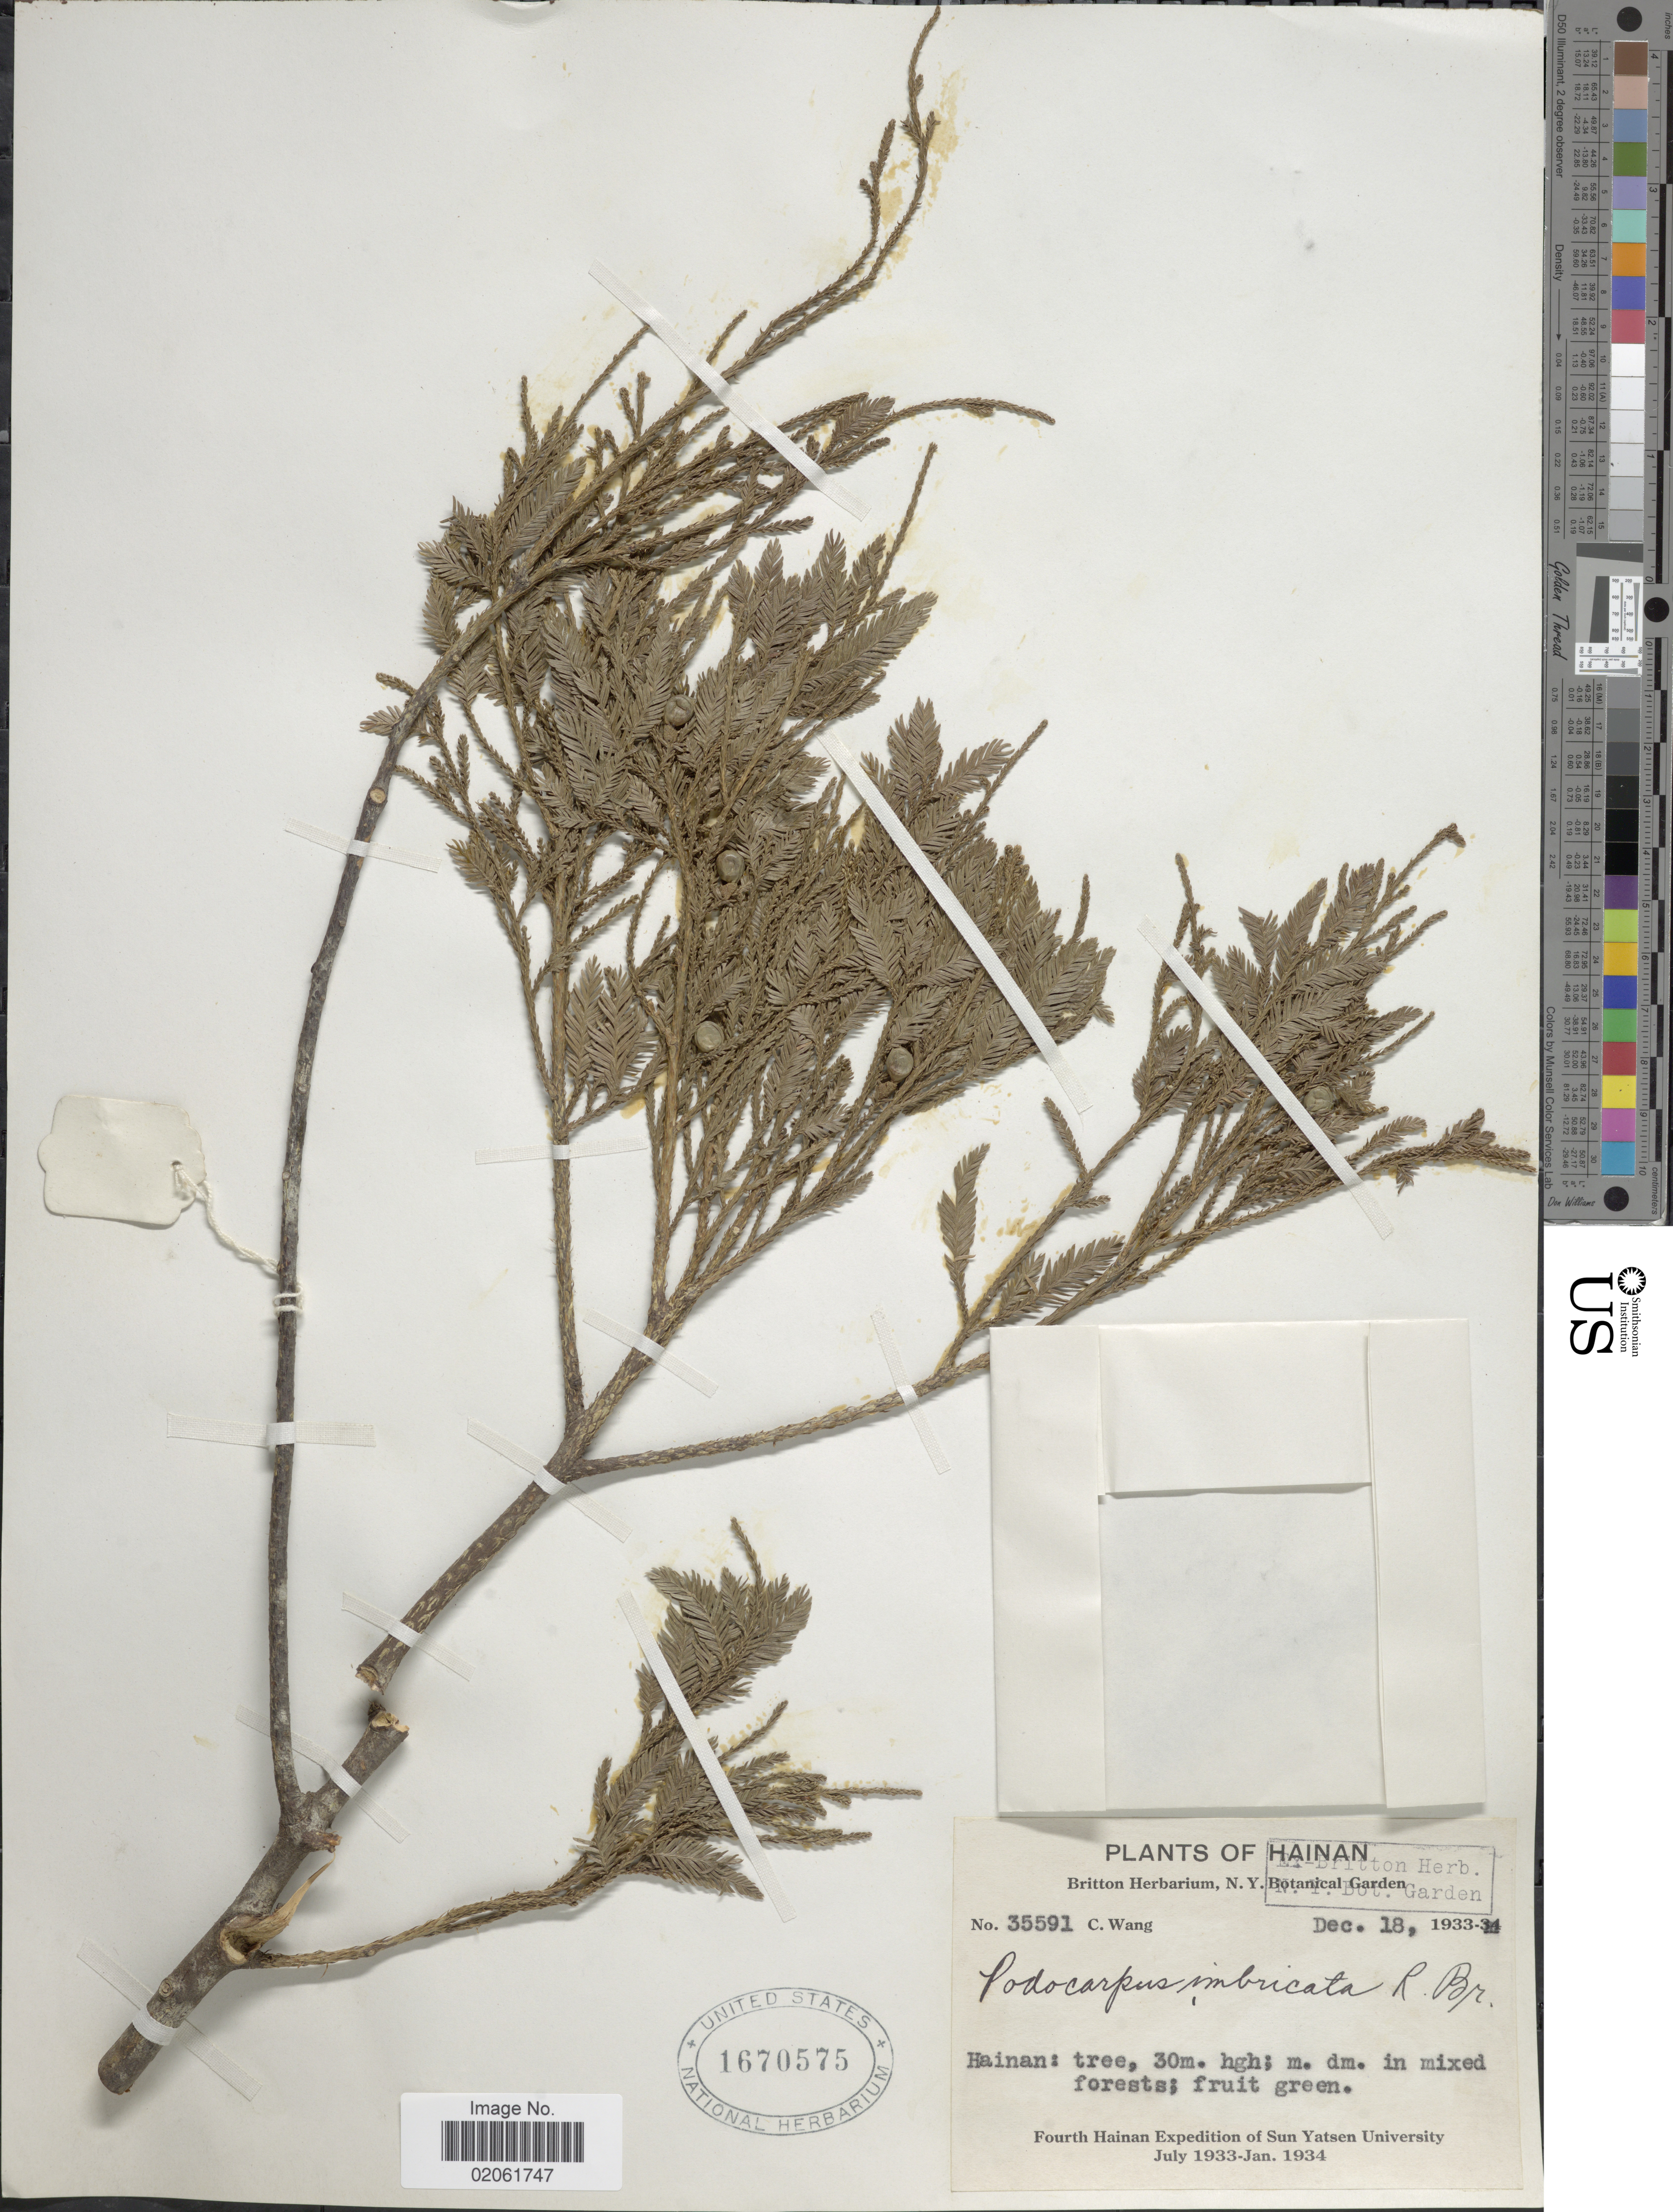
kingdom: Plantae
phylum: Tracheophyta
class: Pinopsida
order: Pinales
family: Podocarpaceae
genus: Podocarpus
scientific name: Podocarpus imbricatus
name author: Blume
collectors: C. Wang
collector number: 35591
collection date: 1933-12-18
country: China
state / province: Hainan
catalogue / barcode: US 1670575